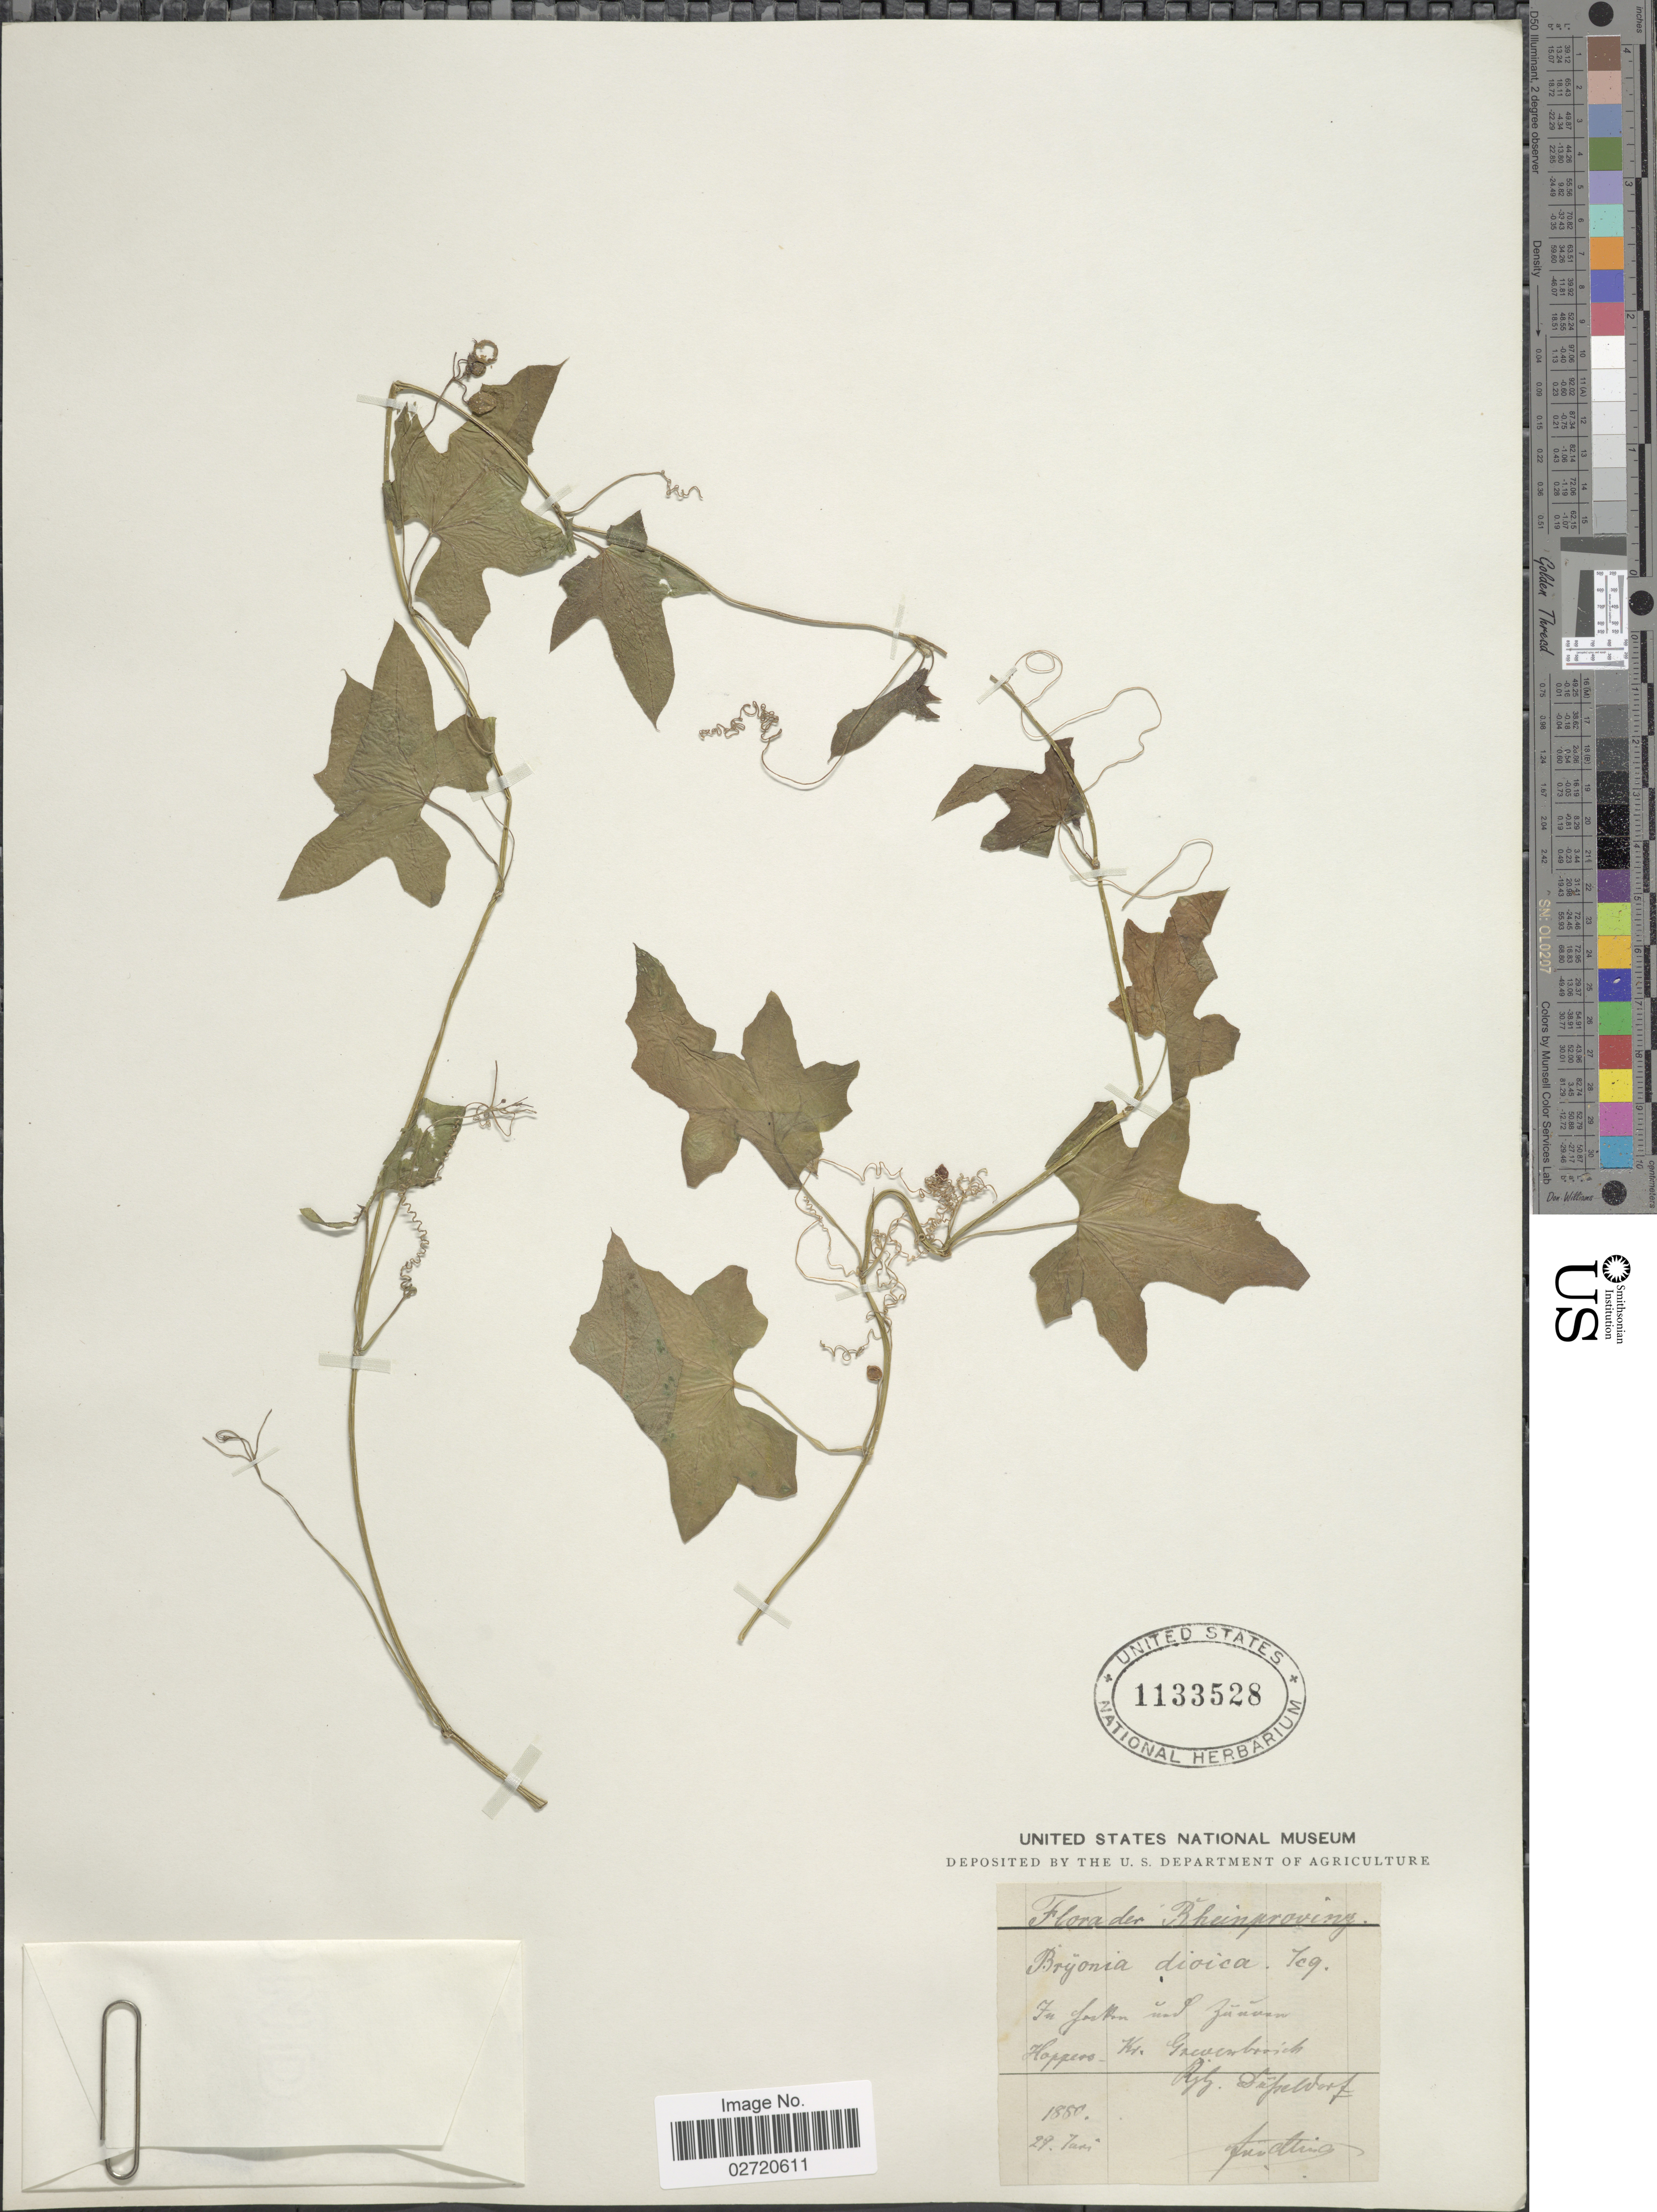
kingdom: Plantae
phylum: Tracheophyta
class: Magnoliopsida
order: Cucurbitales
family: Cucurbitaceae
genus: Bryonia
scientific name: Bryonia dioica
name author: Jacq.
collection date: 1880-06-29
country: Germany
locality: Rheinproving. In fastten und Zanvan Hoppers Kr. Grevenbroich. Rjlj. Dafseldorf [interpreted]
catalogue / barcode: US 1133528